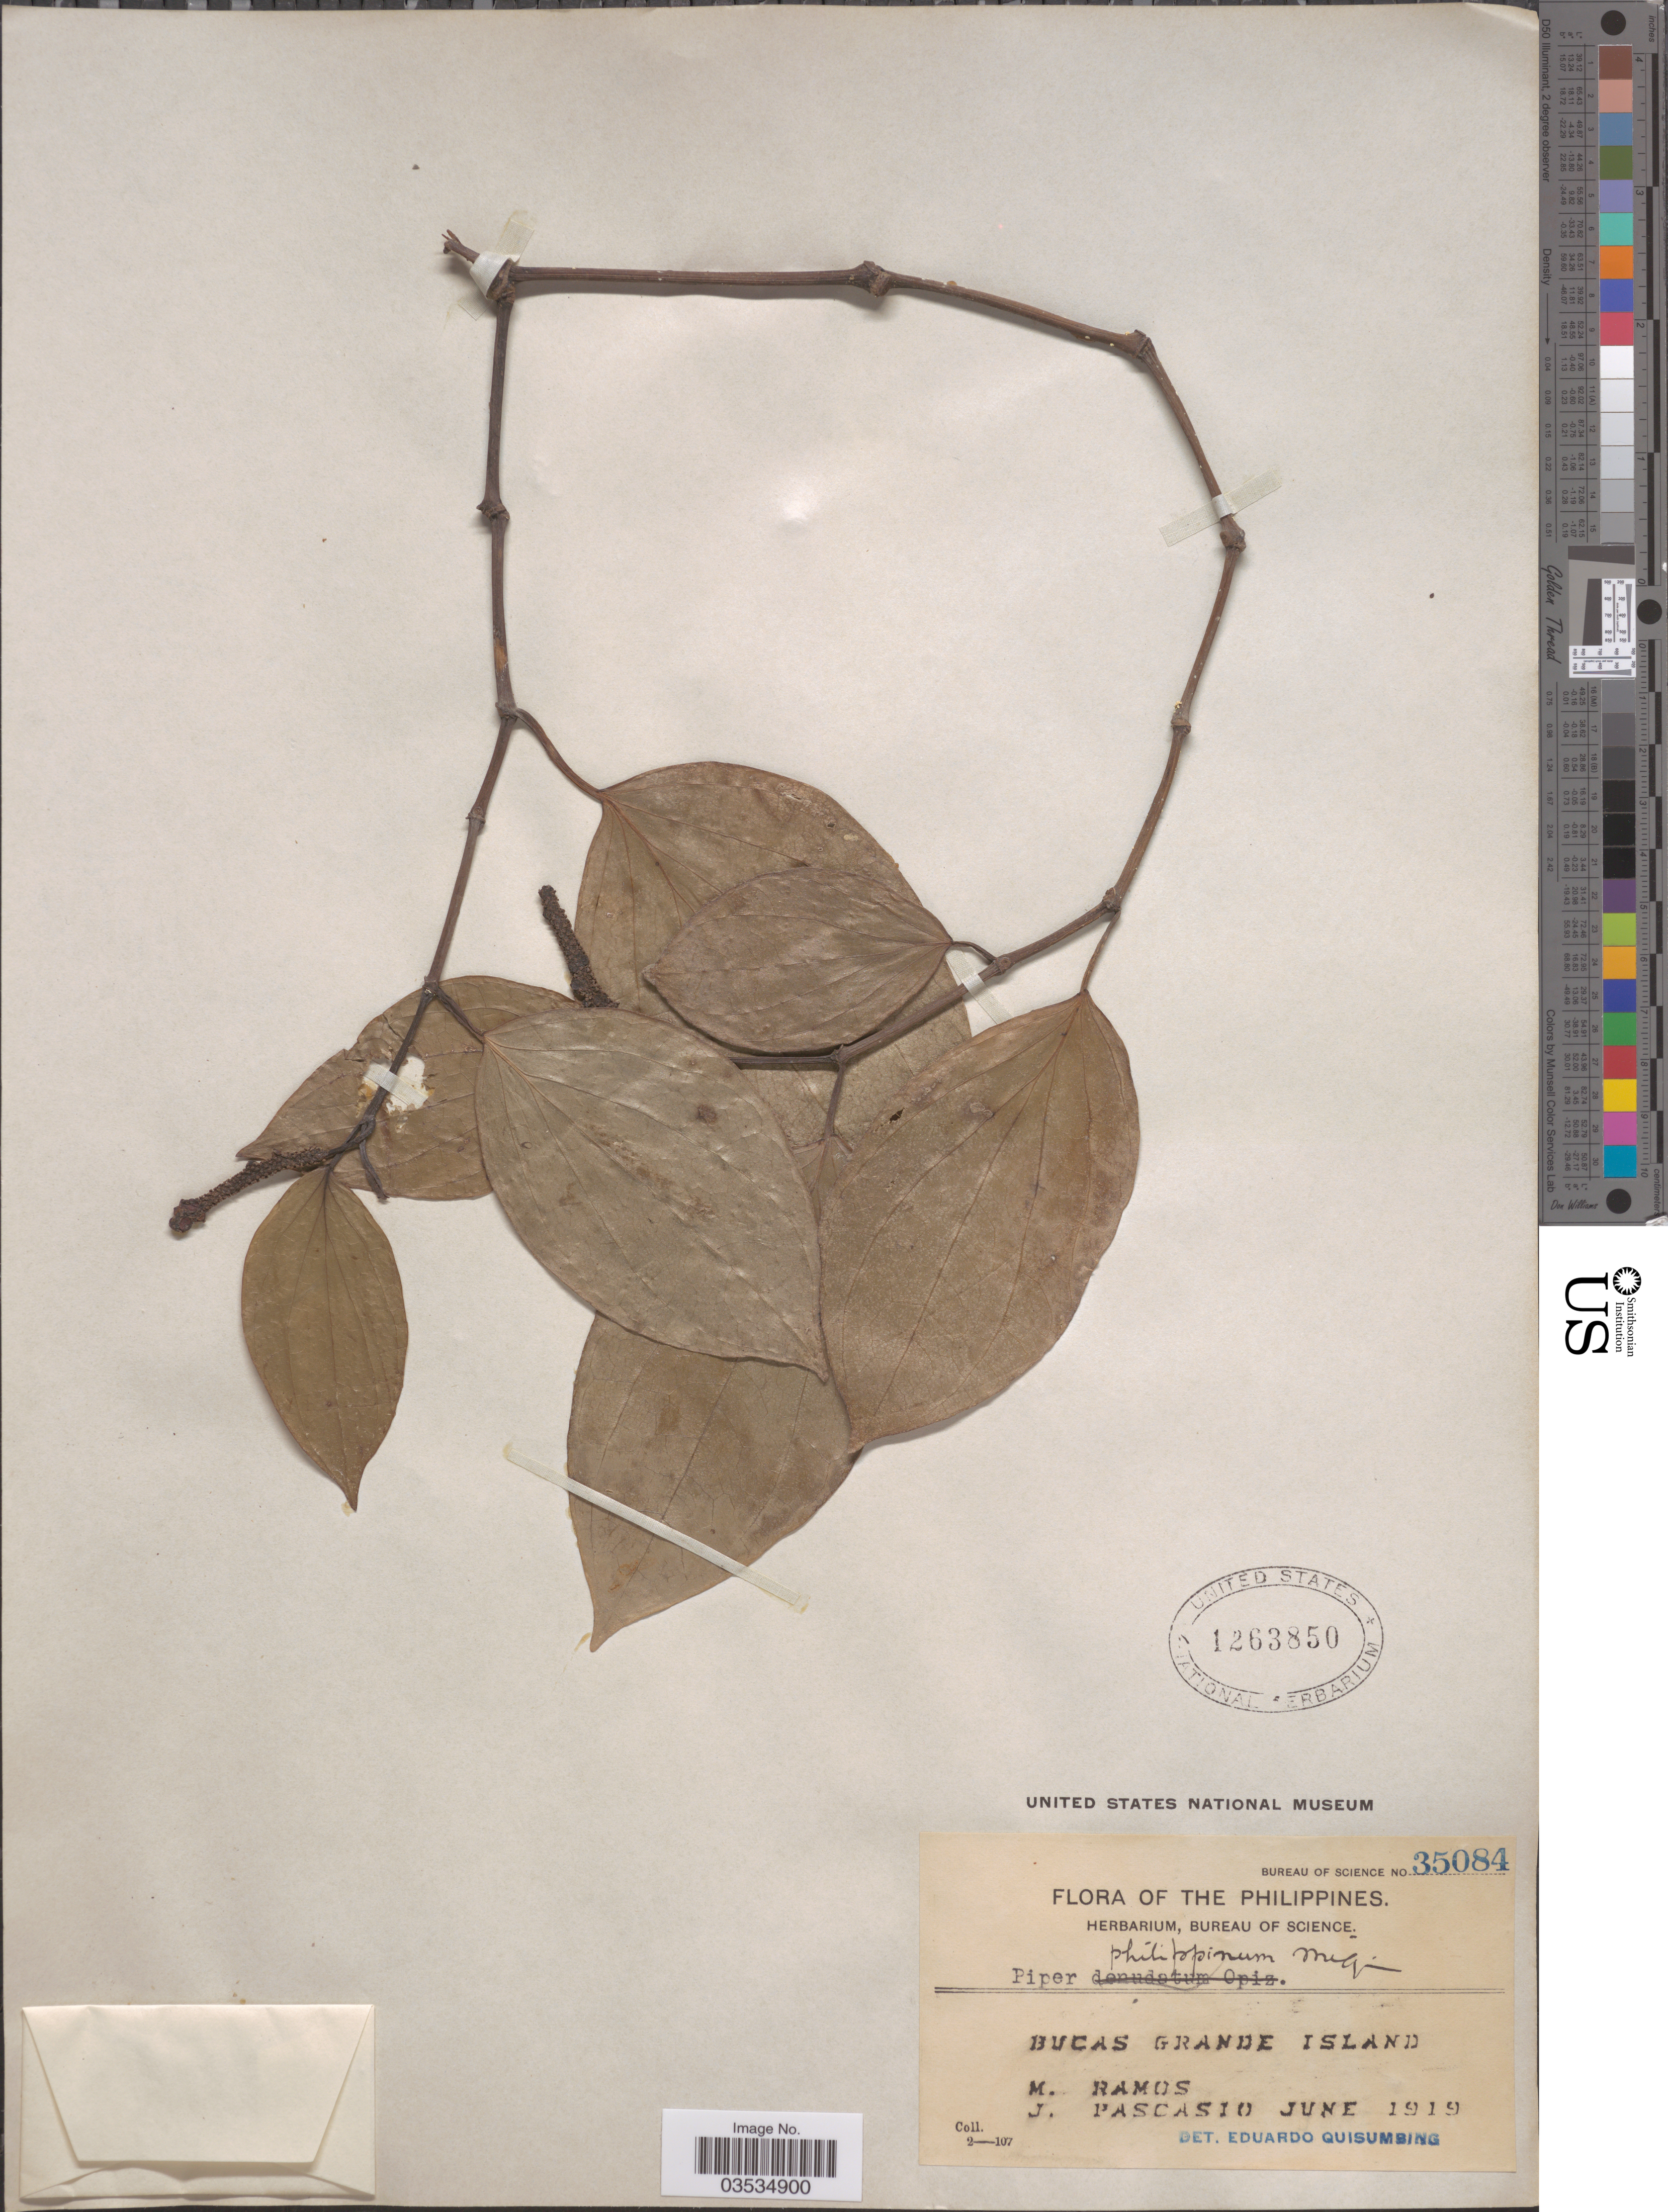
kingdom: Plantae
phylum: Tracheophyta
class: Magnoliopsida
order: Piperales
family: Piperaceae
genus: Piper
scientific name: Piper philippinum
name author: Miq.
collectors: J. Ramos & J. Pascasio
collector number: Bureau of Science 35084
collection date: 1919-06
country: Philippines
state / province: Caraga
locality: Bucas Grande Island.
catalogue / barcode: US 1263850